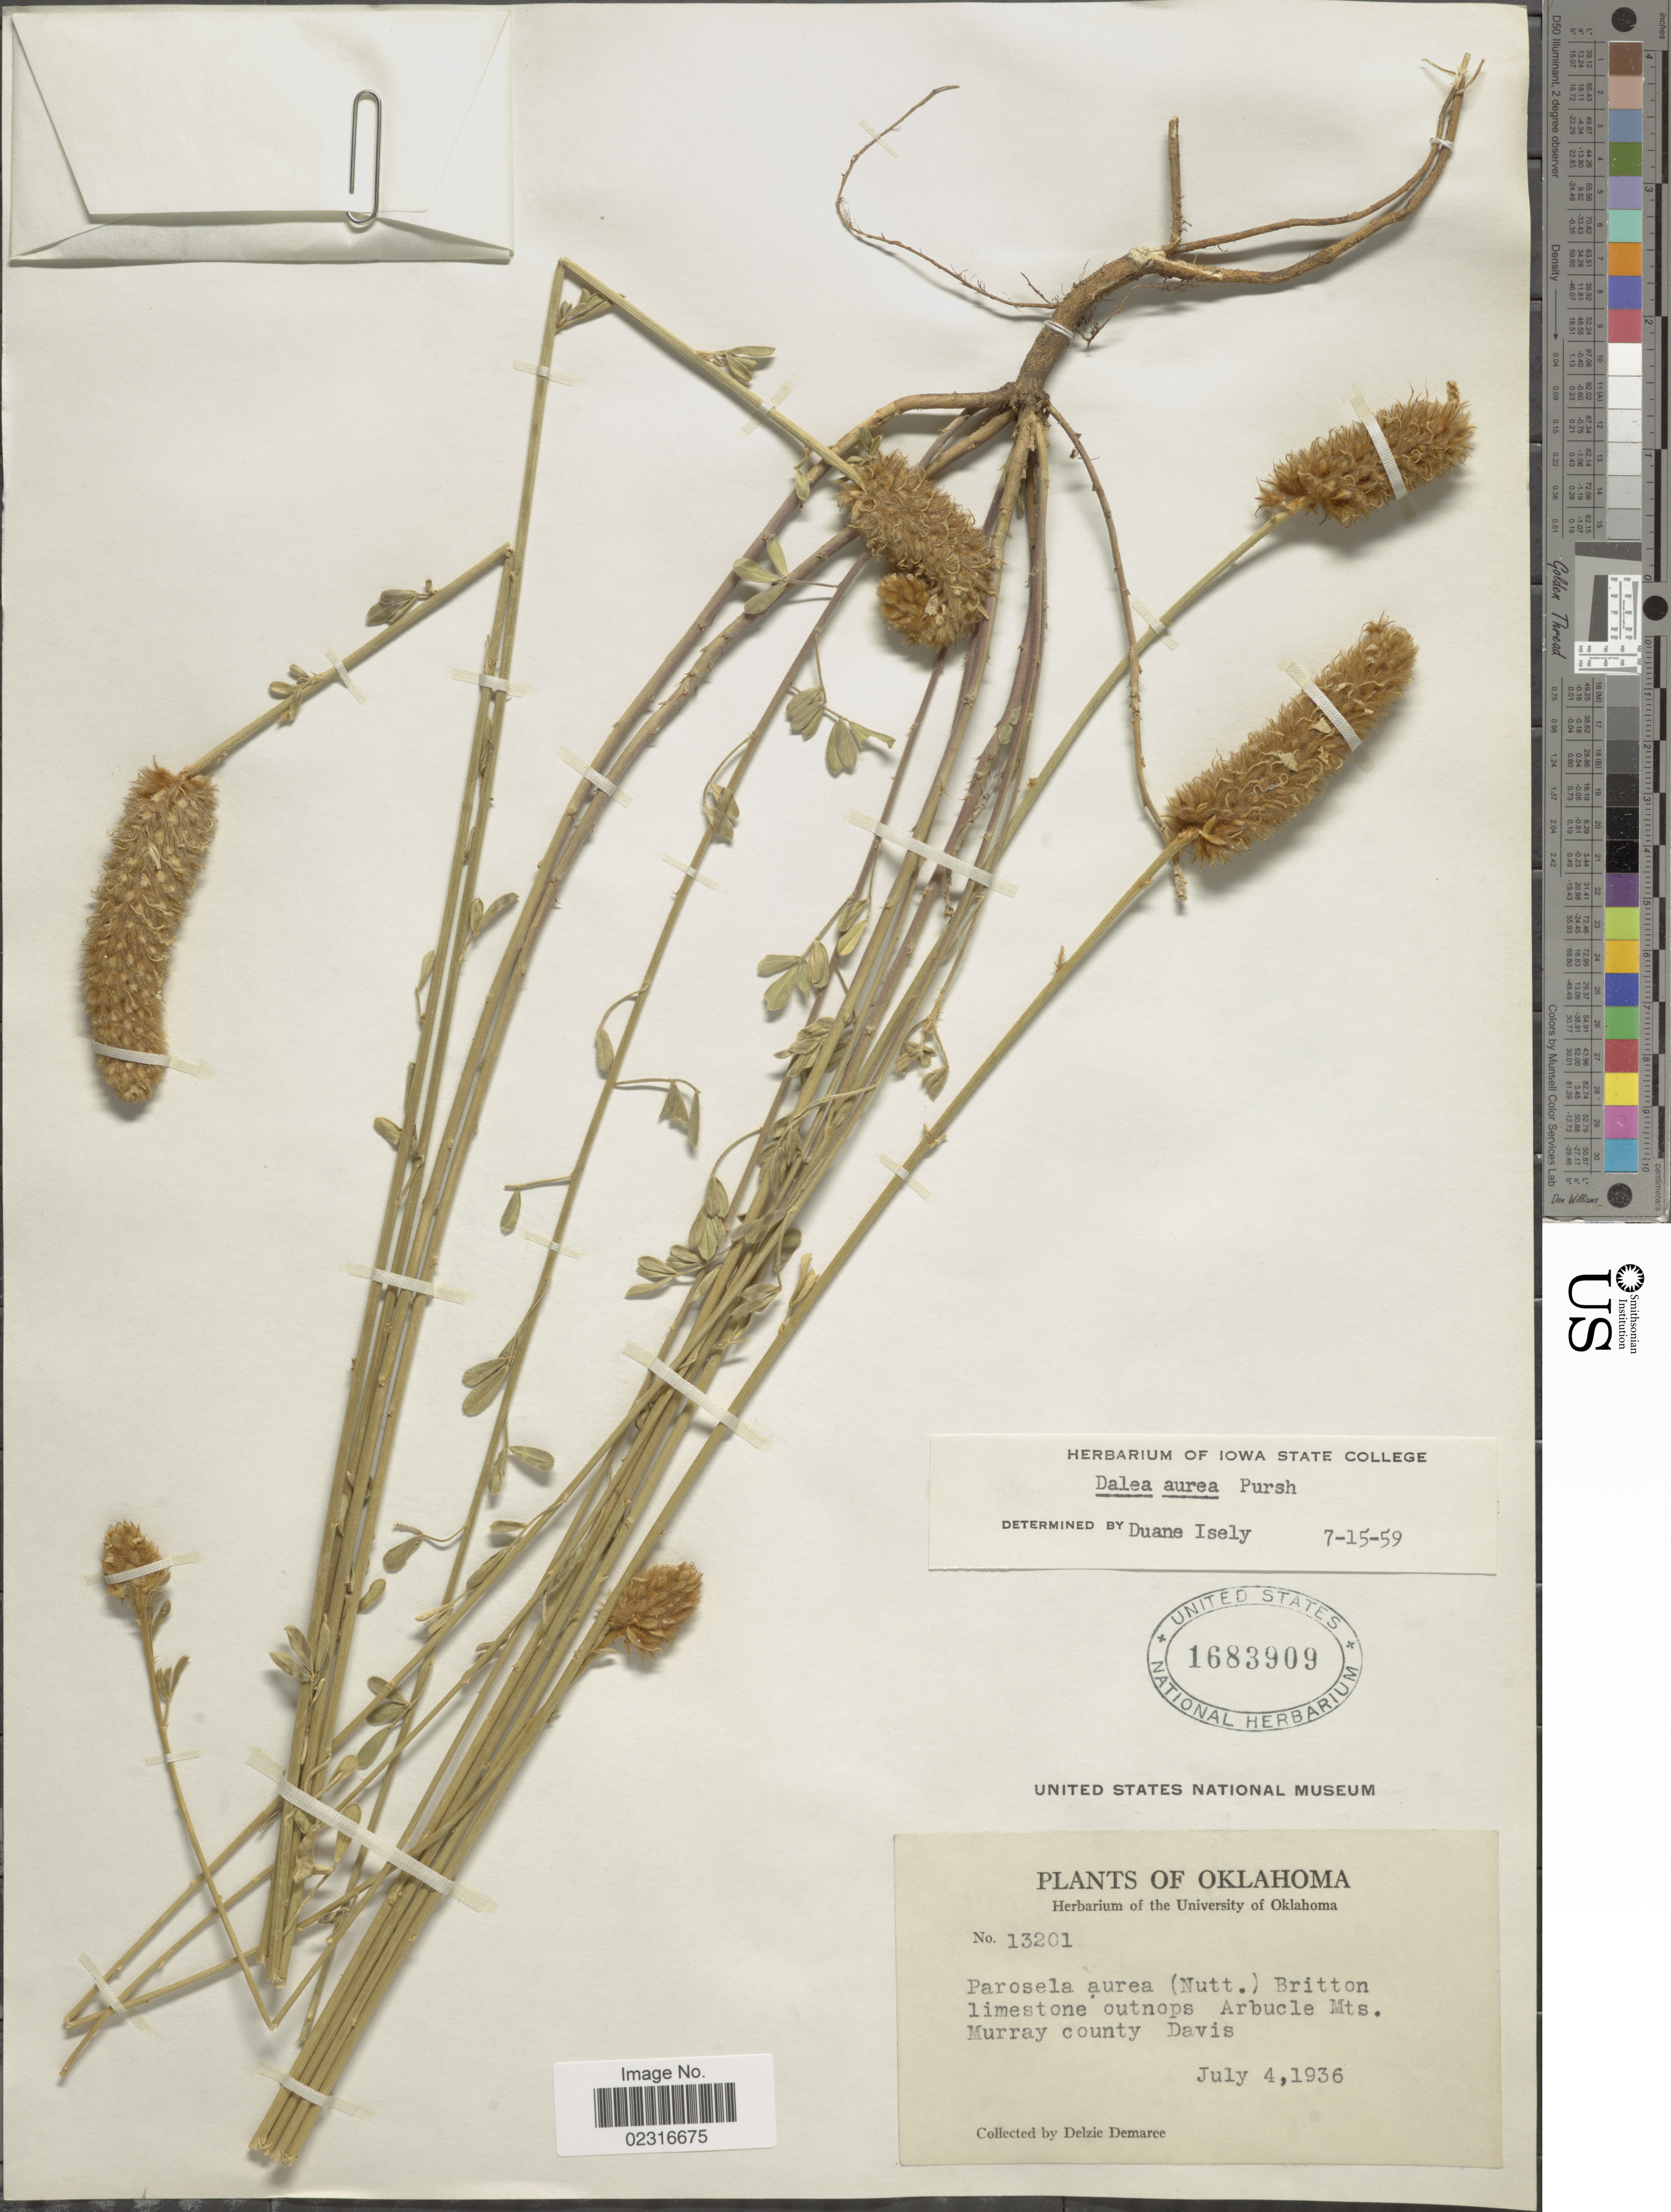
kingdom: Plantae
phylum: Tracheophyta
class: Magnoliopsida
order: Fabales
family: Fabaceae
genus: Dalea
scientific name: Dalea aurea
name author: Nutt. ex Pursh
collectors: D. Demaree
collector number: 13201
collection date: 1936-07-04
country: United States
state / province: Oklahoma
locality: Britton limestone outnops Arbucle Mts. Murray county Davis.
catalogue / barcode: US 1683909